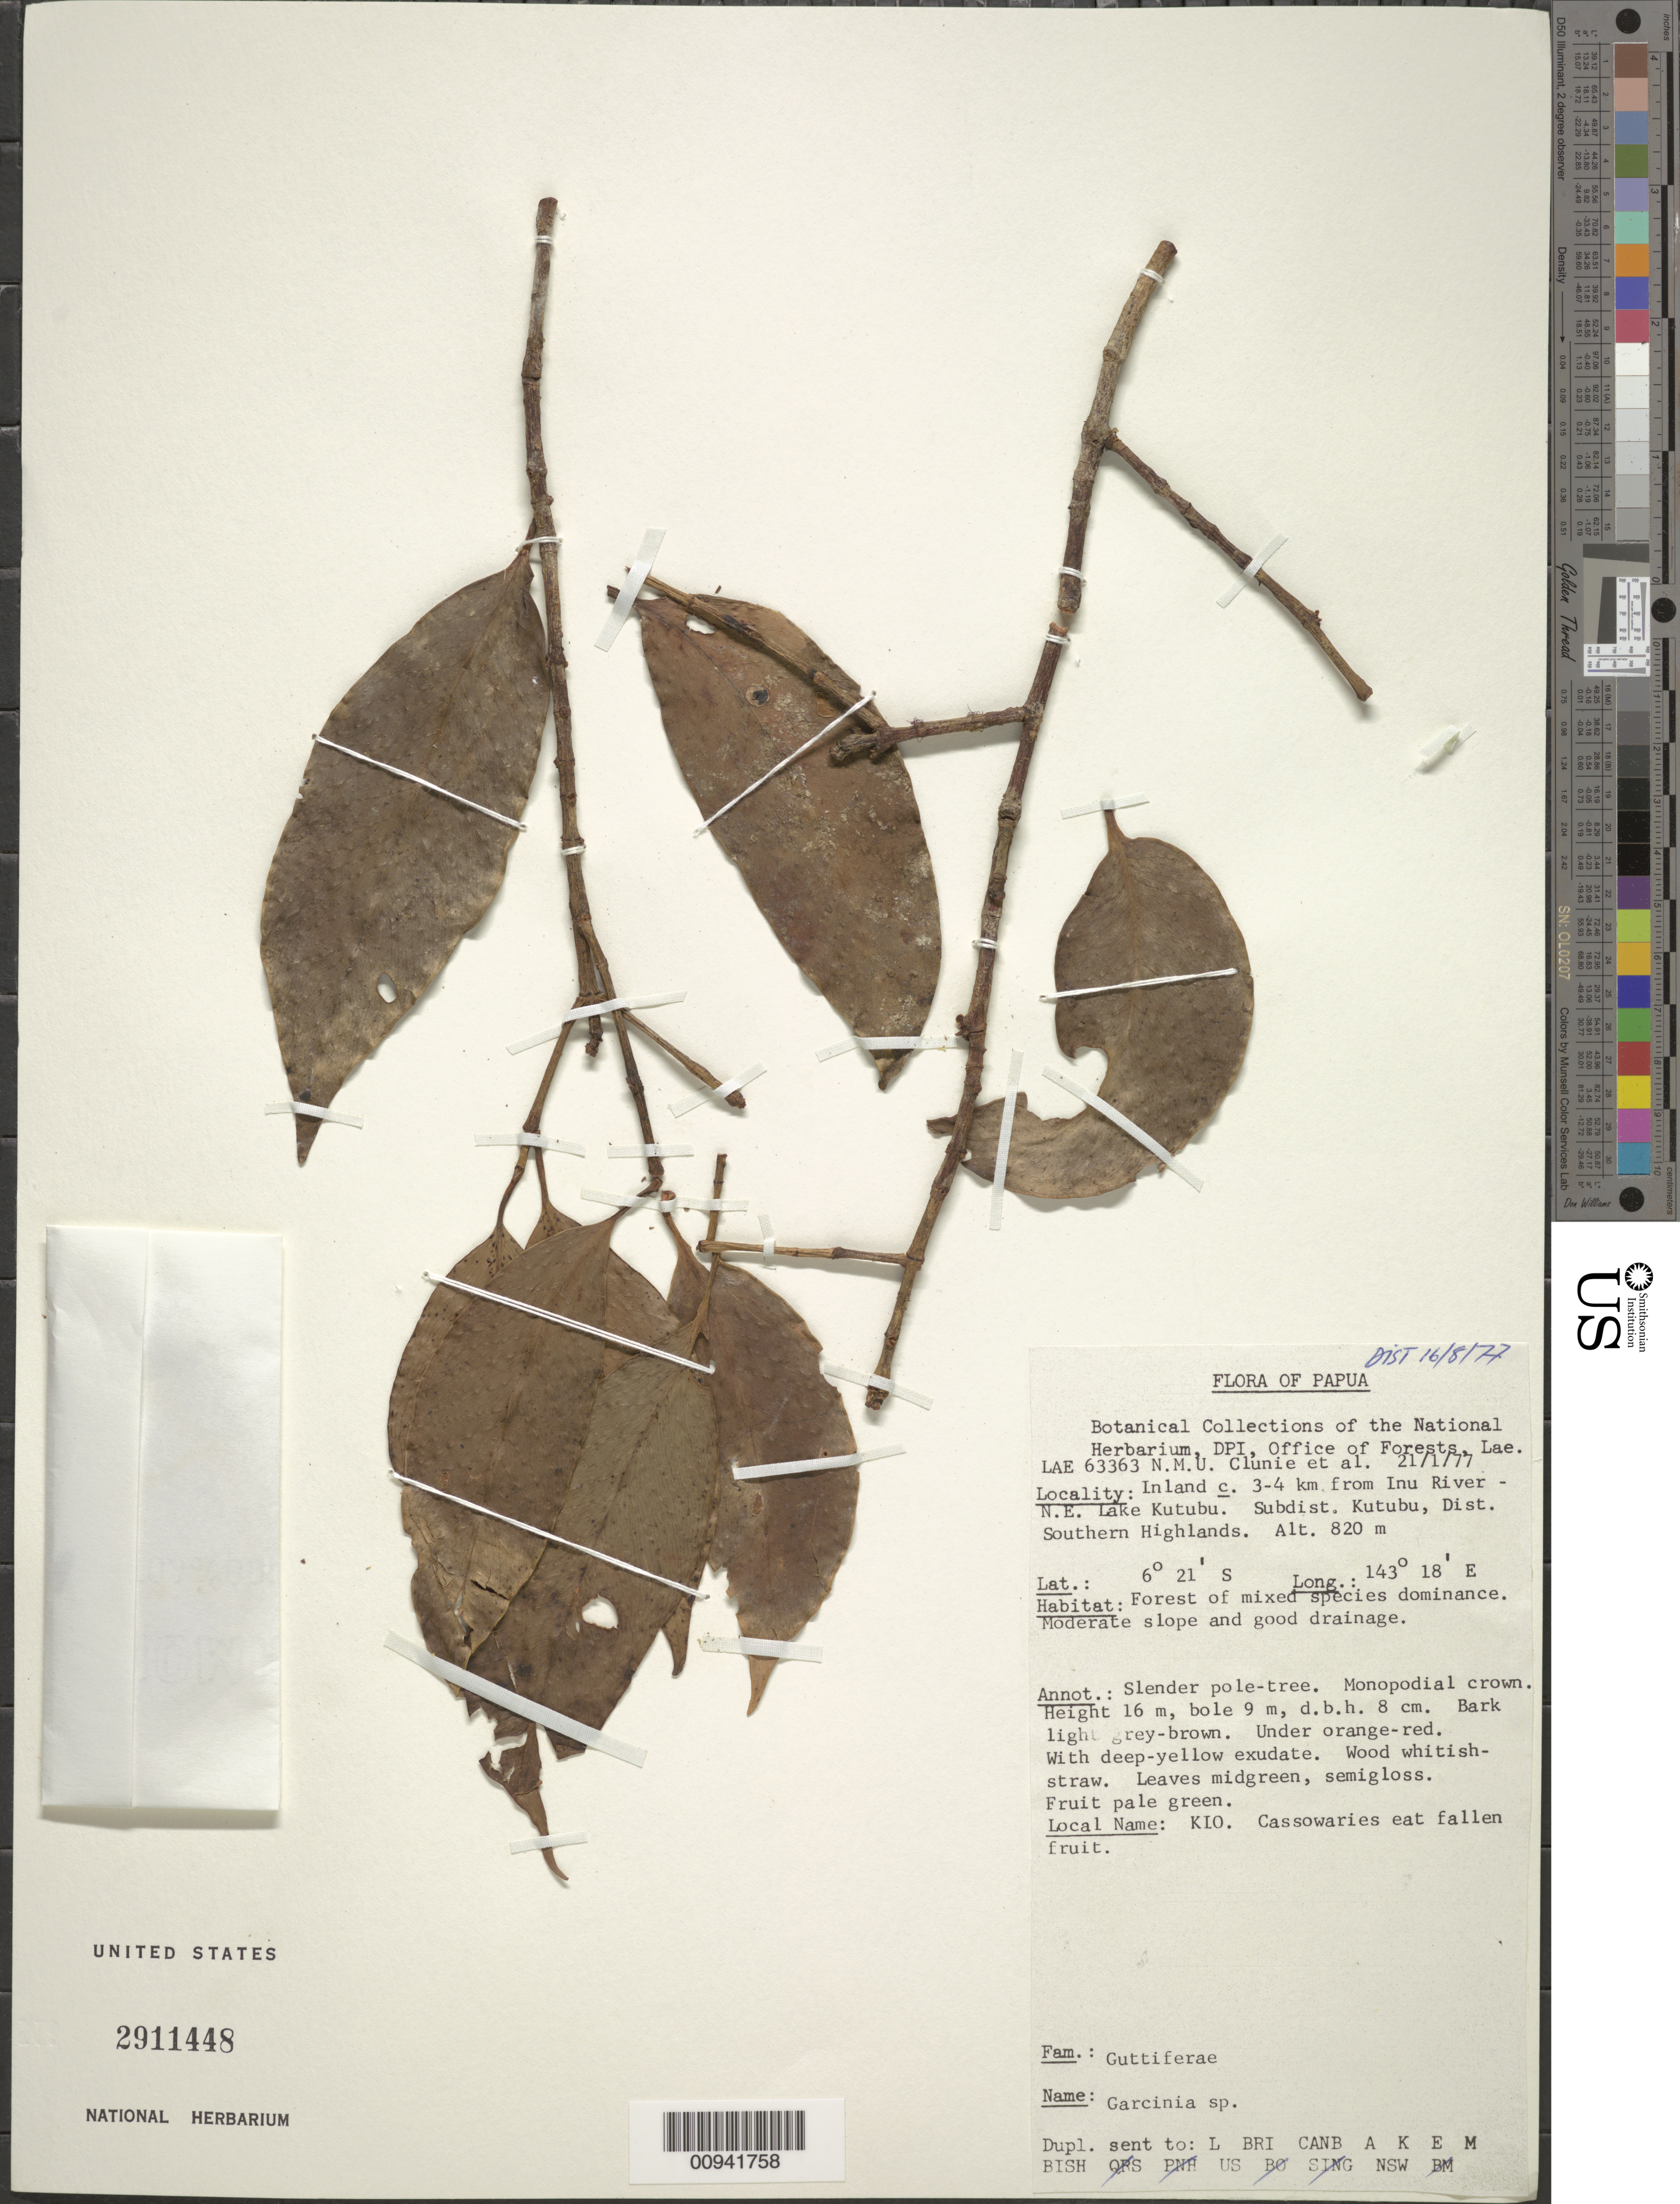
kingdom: Plantae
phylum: Tracheophyta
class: Magnoliopsida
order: Malpighiales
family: Clusiaceae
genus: Garcinia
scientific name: Garcinia sp.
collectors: N.M.U. Clunie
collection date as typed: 21 Jan 1977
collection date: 1977-01-21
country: Papua New Guinea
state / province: Southern Highlands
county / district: Kutubu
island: New Guinea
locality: Inland c. 3-4 km from Inu River - N.E. Lake Kutubu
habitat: Forest of mixed species dominance. Moderate slope and good drainage.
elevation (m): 820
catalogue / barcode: US 2911448